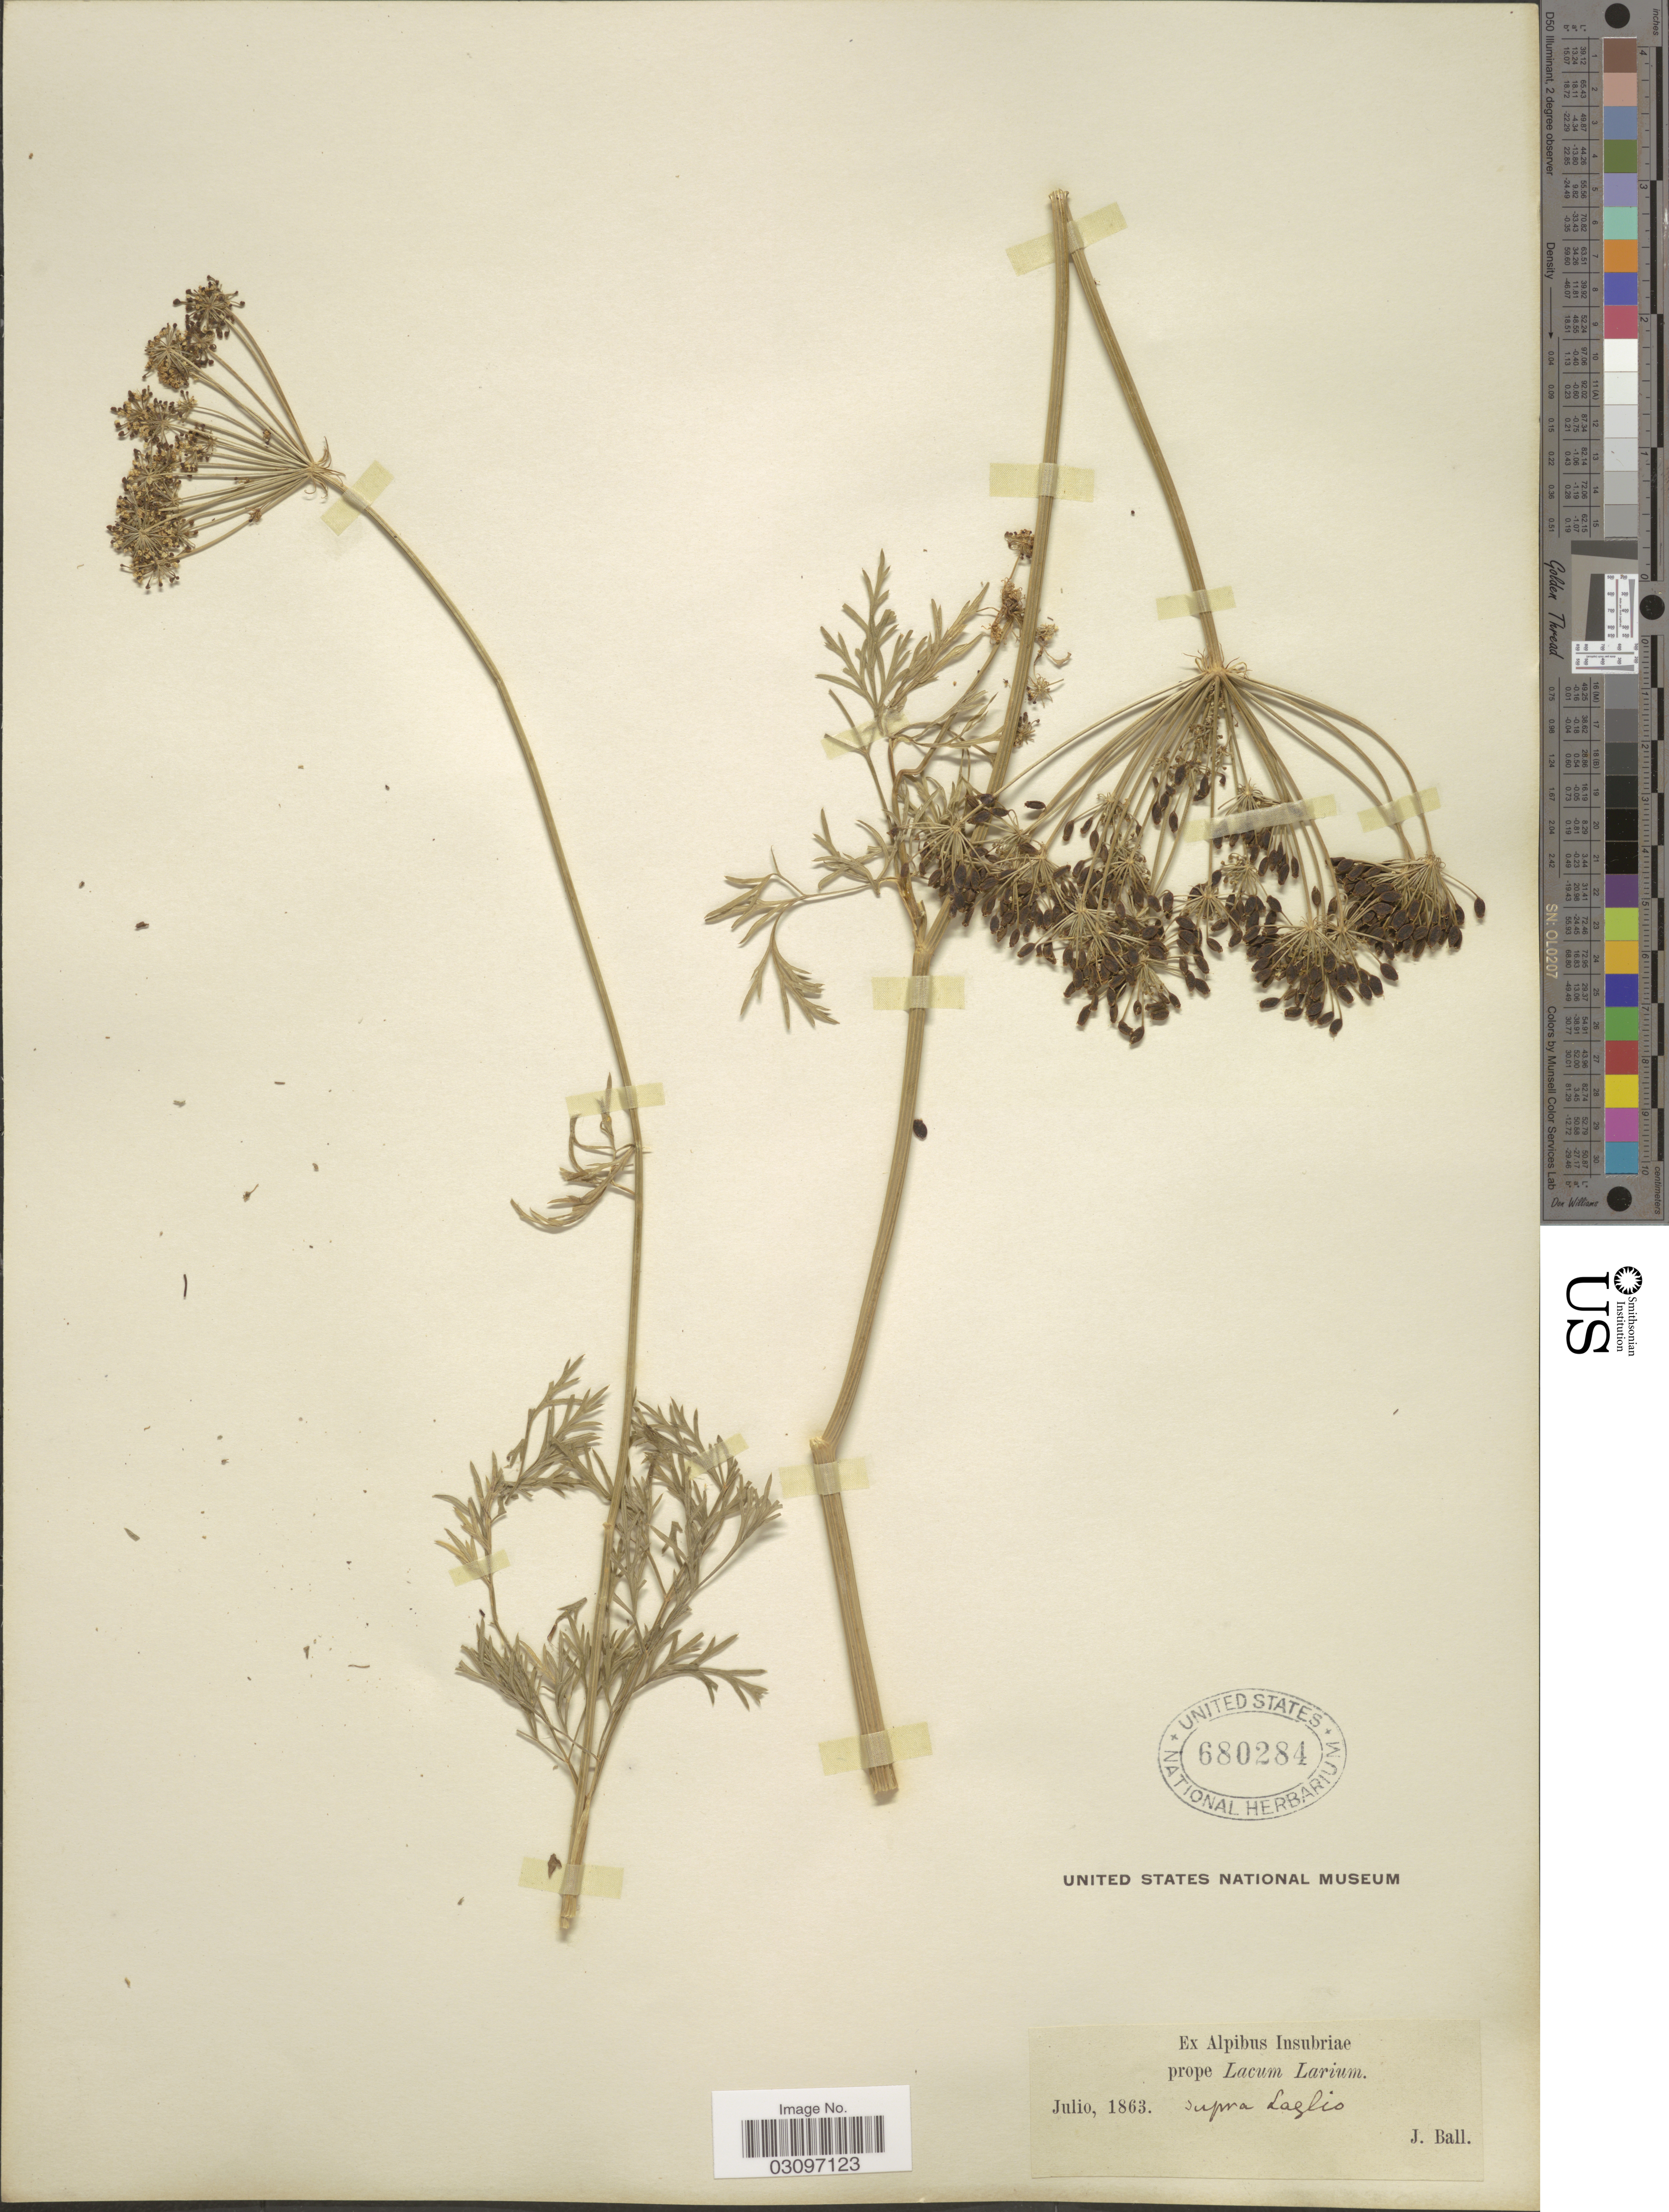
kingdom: Plantae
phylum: Tracheophyta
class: Magnoliopsida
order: Apiales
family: Apiaceae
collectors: J. Ball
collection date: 1863-07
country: Italy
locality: Ex Alpibus Insubriae prope Lacum Larium, supra Laglio.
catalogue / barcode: US 680284